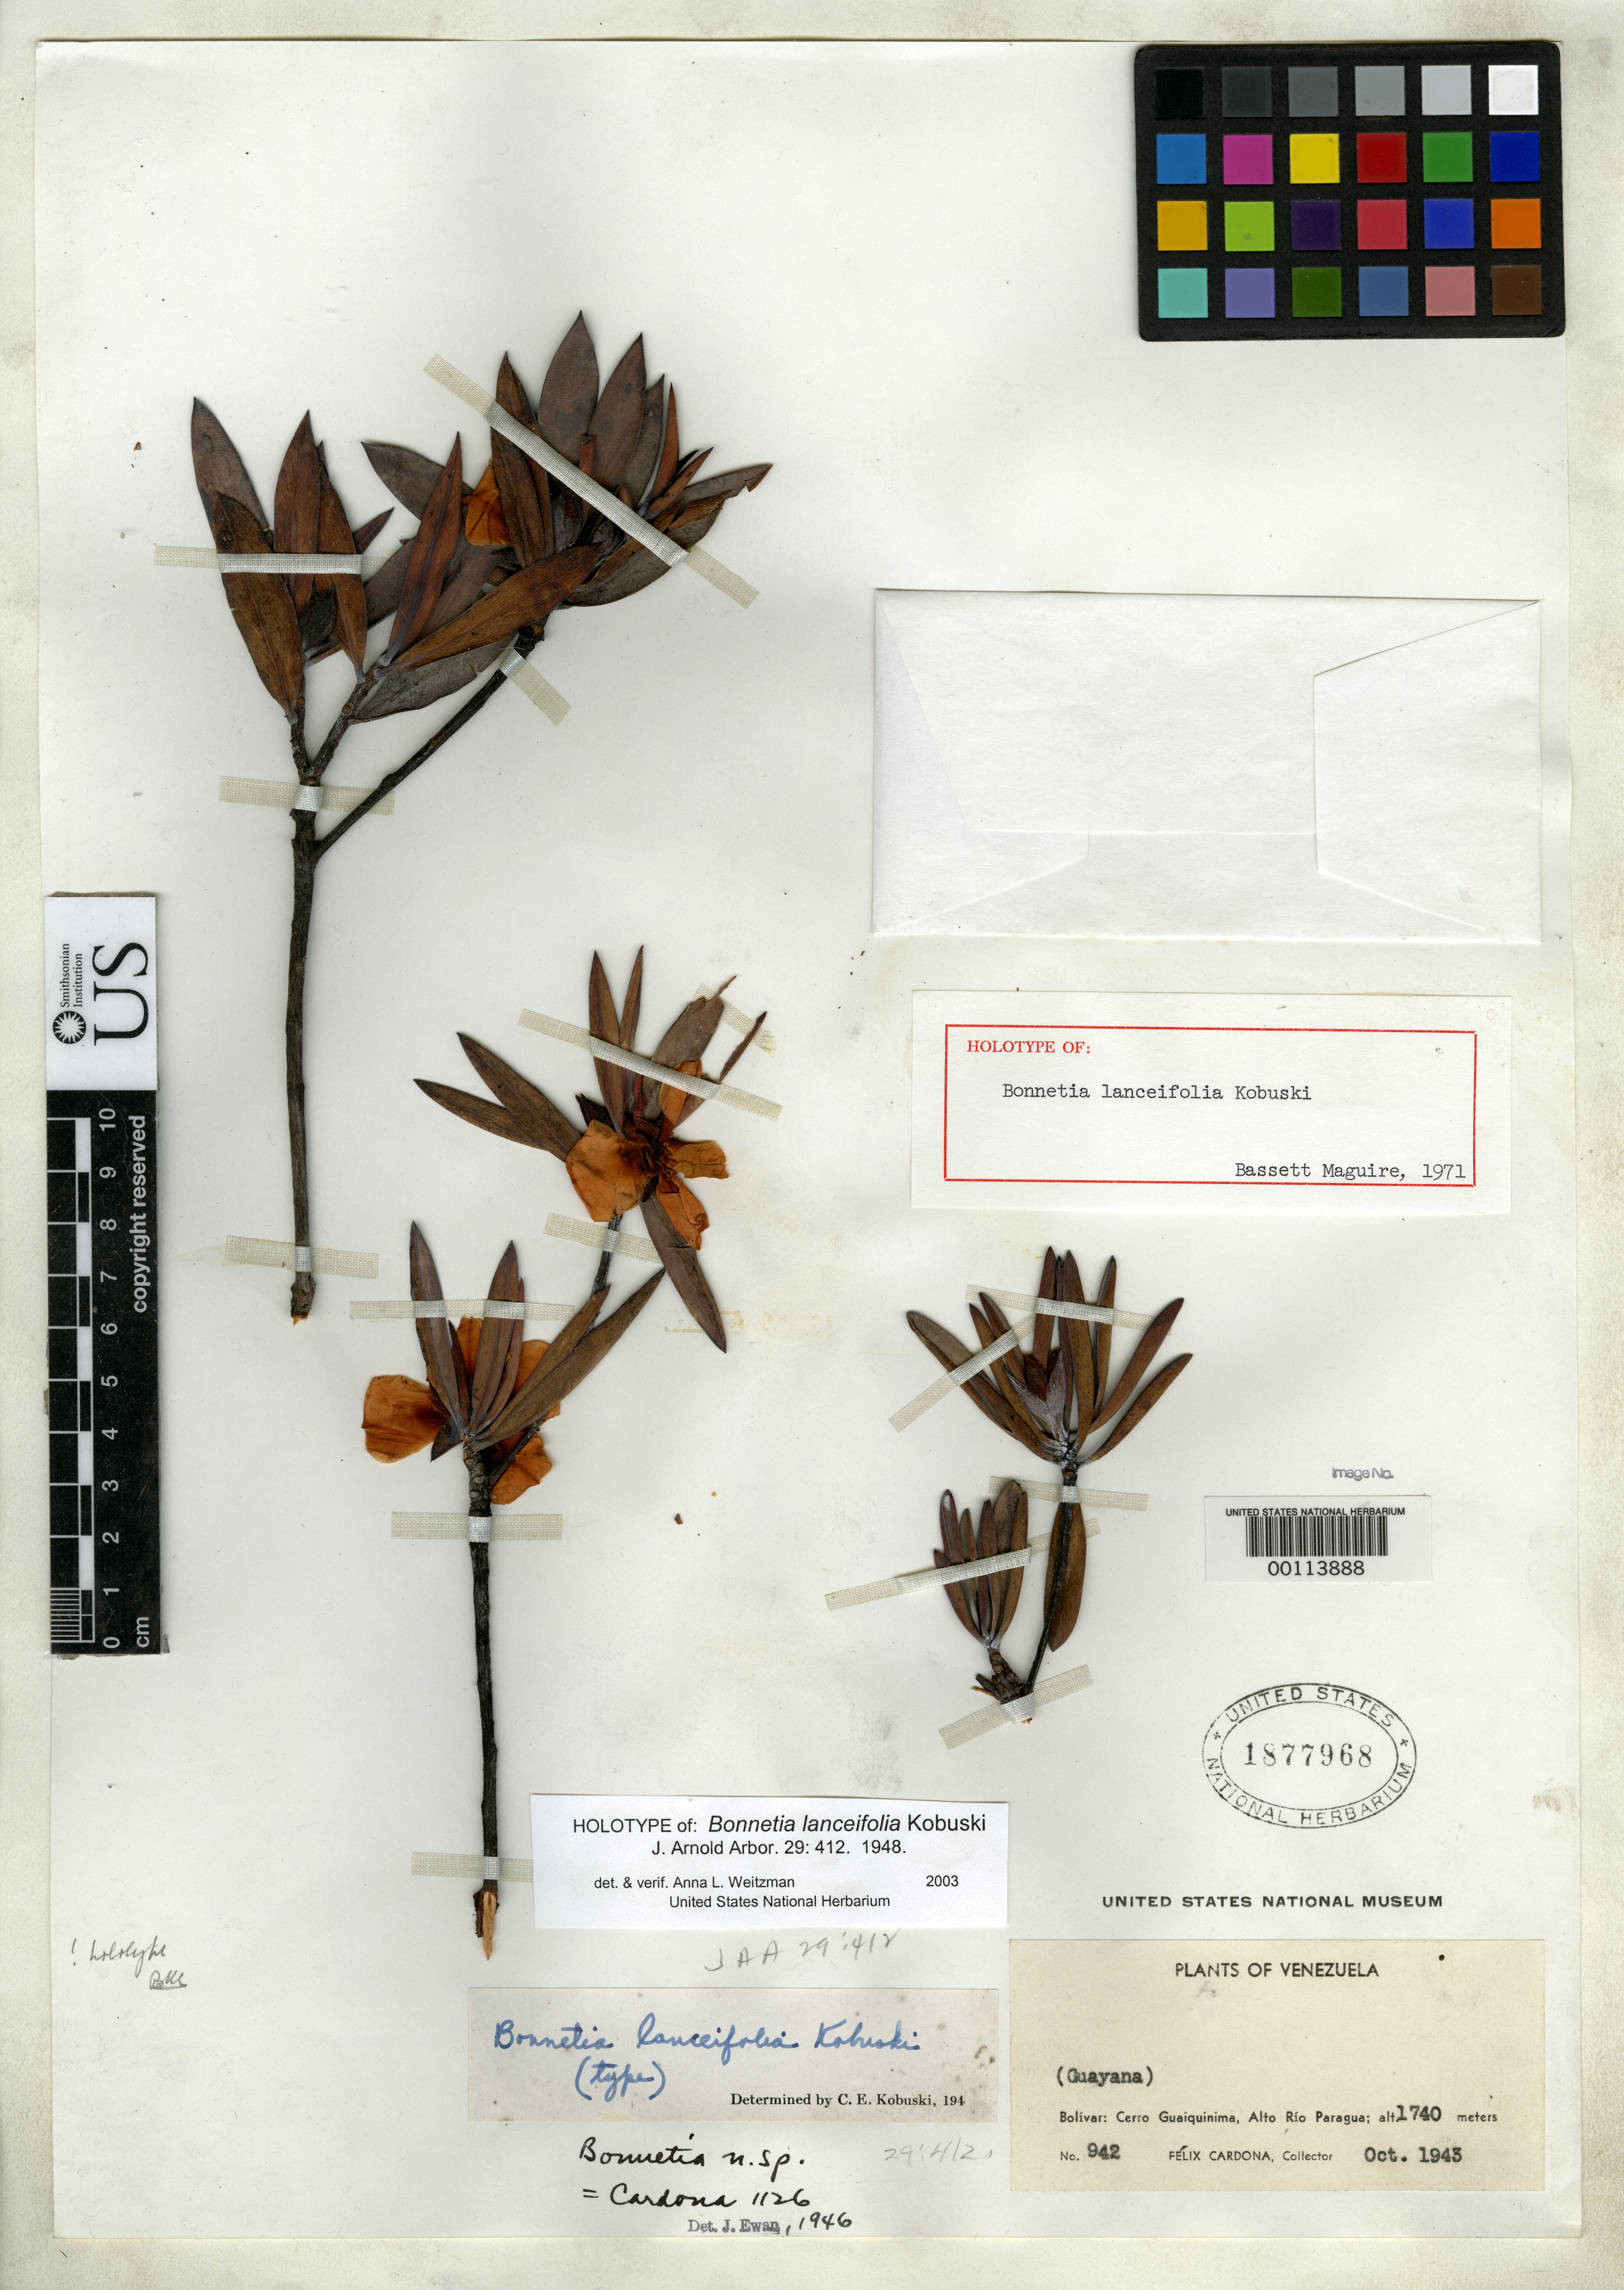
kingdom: Plantae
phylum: Tracheophyta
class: Magnoliopsida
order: Malpighiales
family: Bonnetiaceae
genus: Bonnetia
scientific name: Bonnetia lanceifolia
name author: Kobuski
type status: Holotype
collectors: F. Cardona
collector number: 942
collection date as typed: Oct 1943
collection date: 1943-10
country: Venezuela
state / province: Bolivar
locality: Cerro Guaiquinima, Alto Rio Paragua.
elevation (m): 1740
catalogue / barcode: US 1877968